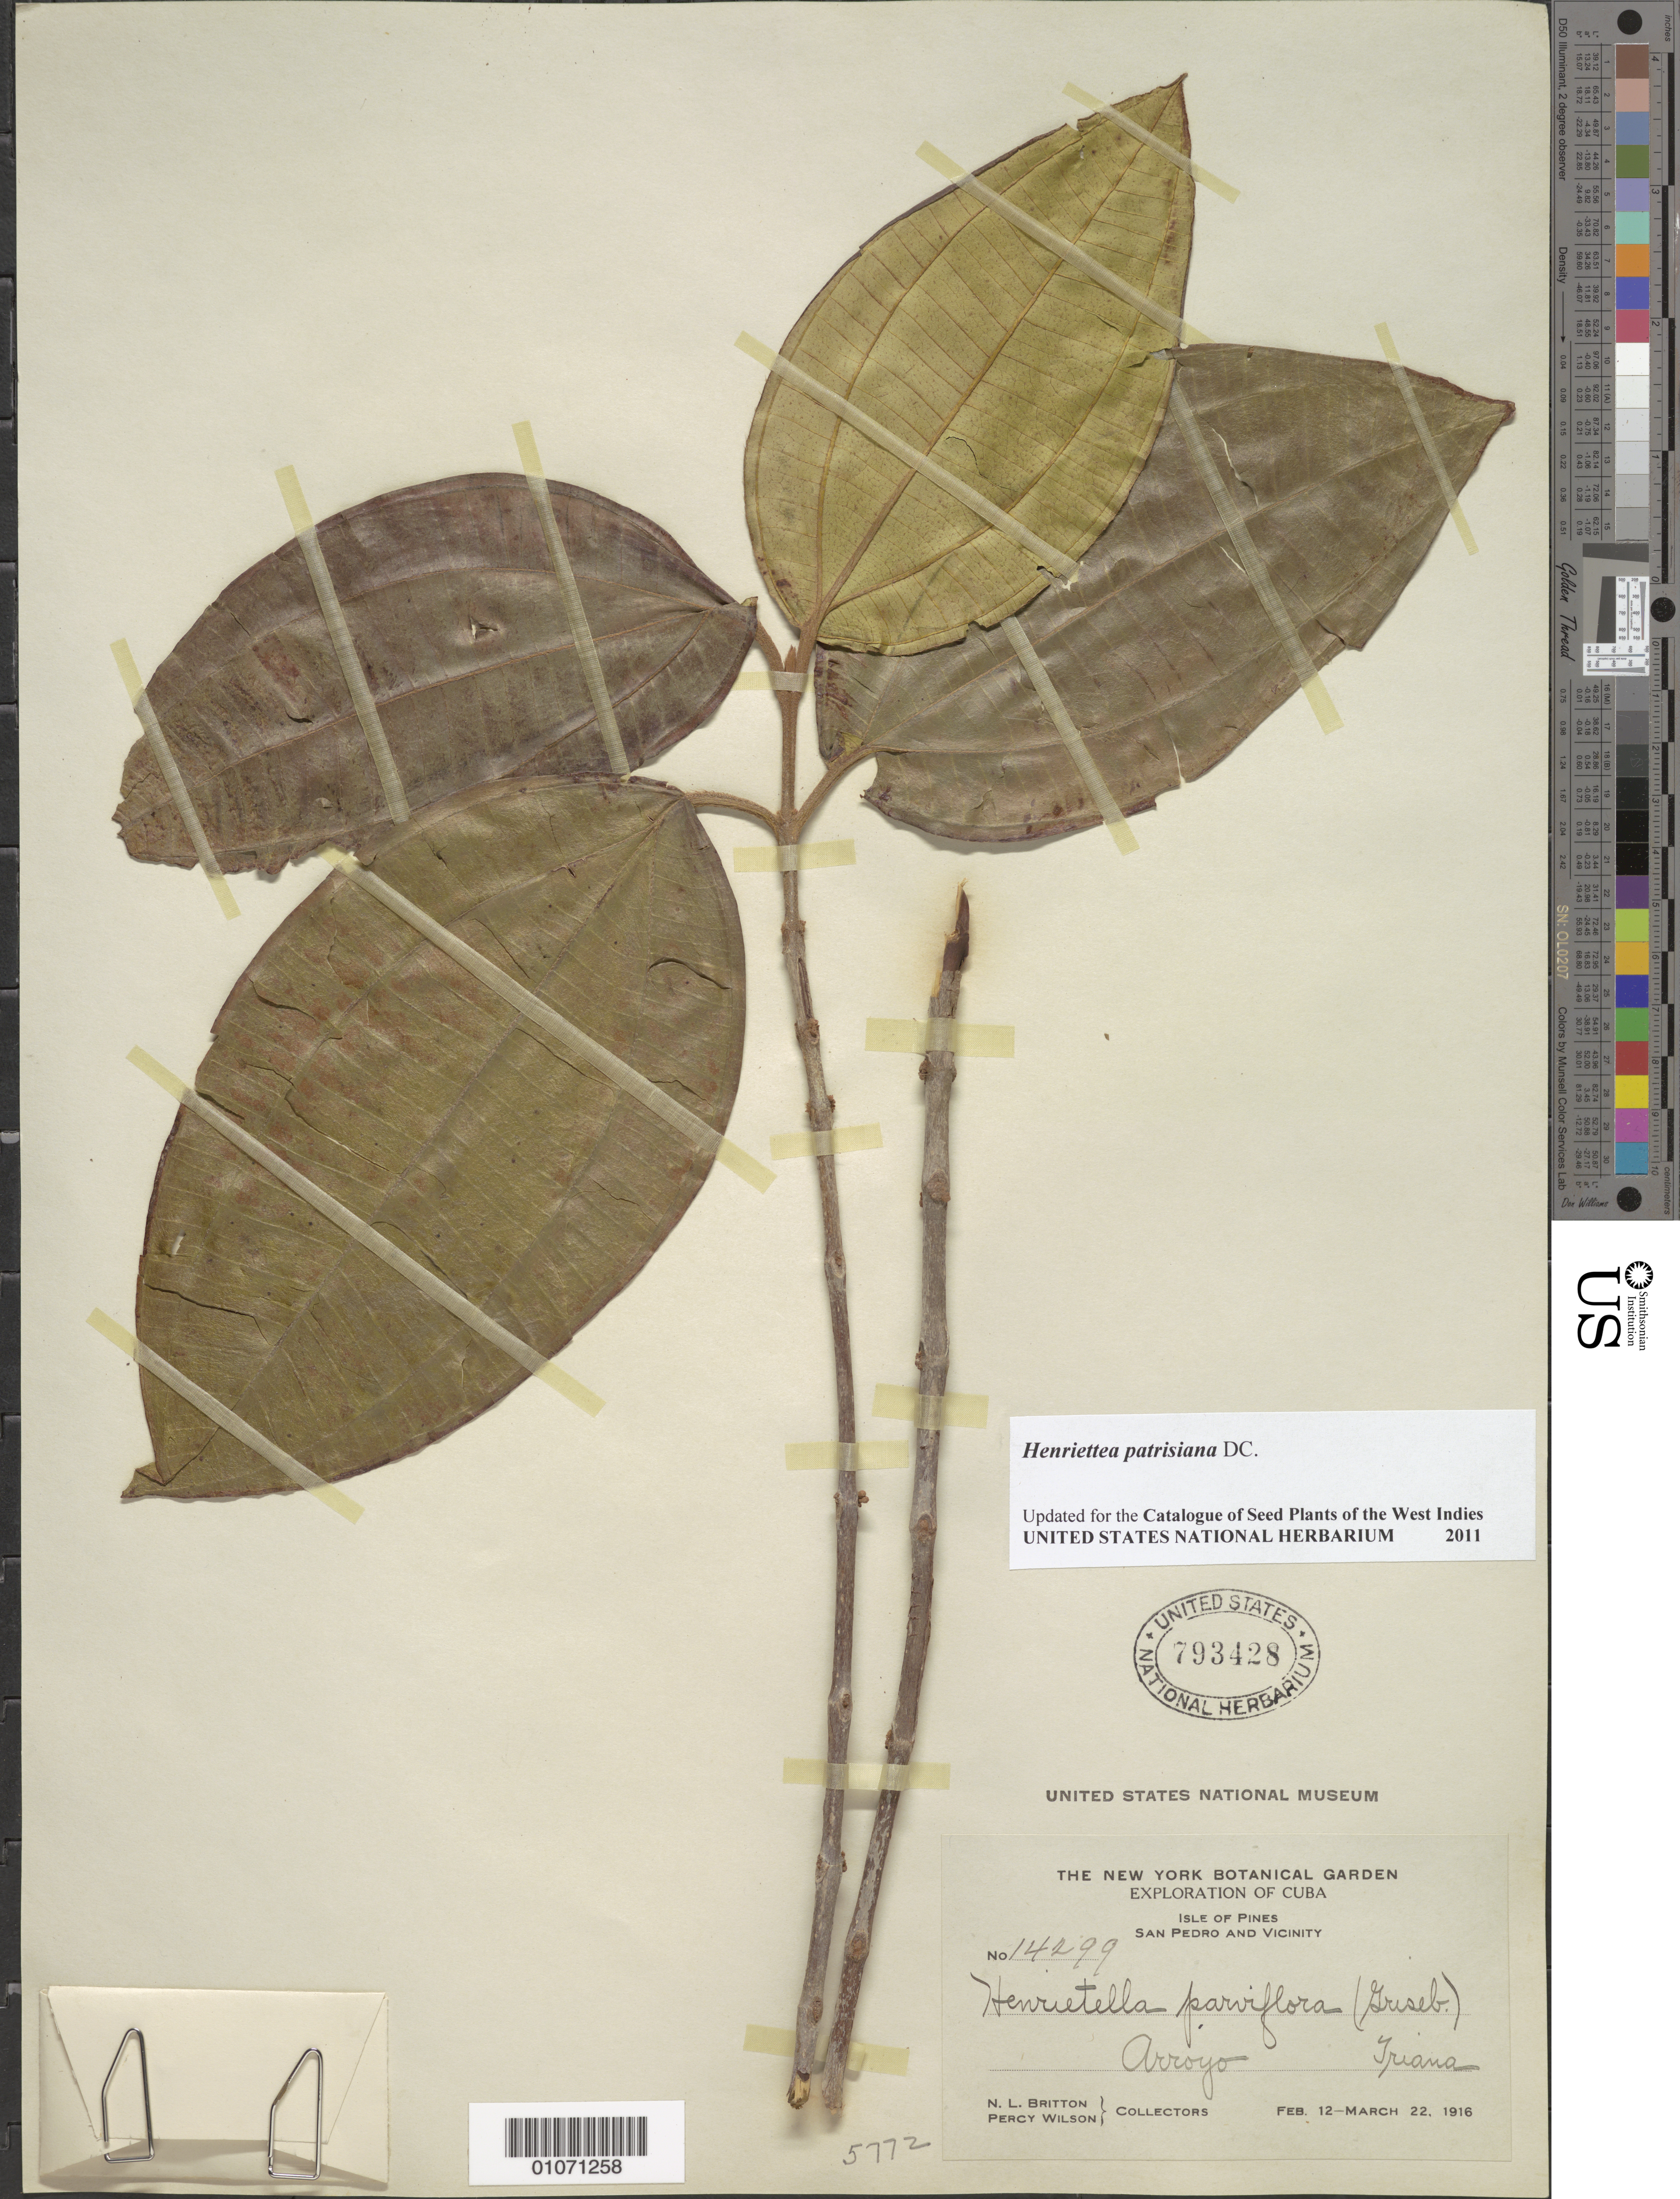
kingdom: Plantae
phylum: Tracheophyta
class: Magnoliopsida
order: Myrtales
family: Melastomataceae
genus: Henriettea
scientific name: Henriettea patrisiana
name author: DC.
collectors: N. Britton, E. G. Britton & P. Wilson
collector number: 14299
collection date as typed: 12 Feb 1916 to 22 Mar 1916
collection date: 1916-02-12/1916-03-22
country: Cuba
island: Isla de la Juventud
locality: San Pedro and vicinity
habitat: Arroyo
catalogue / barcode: US 793428